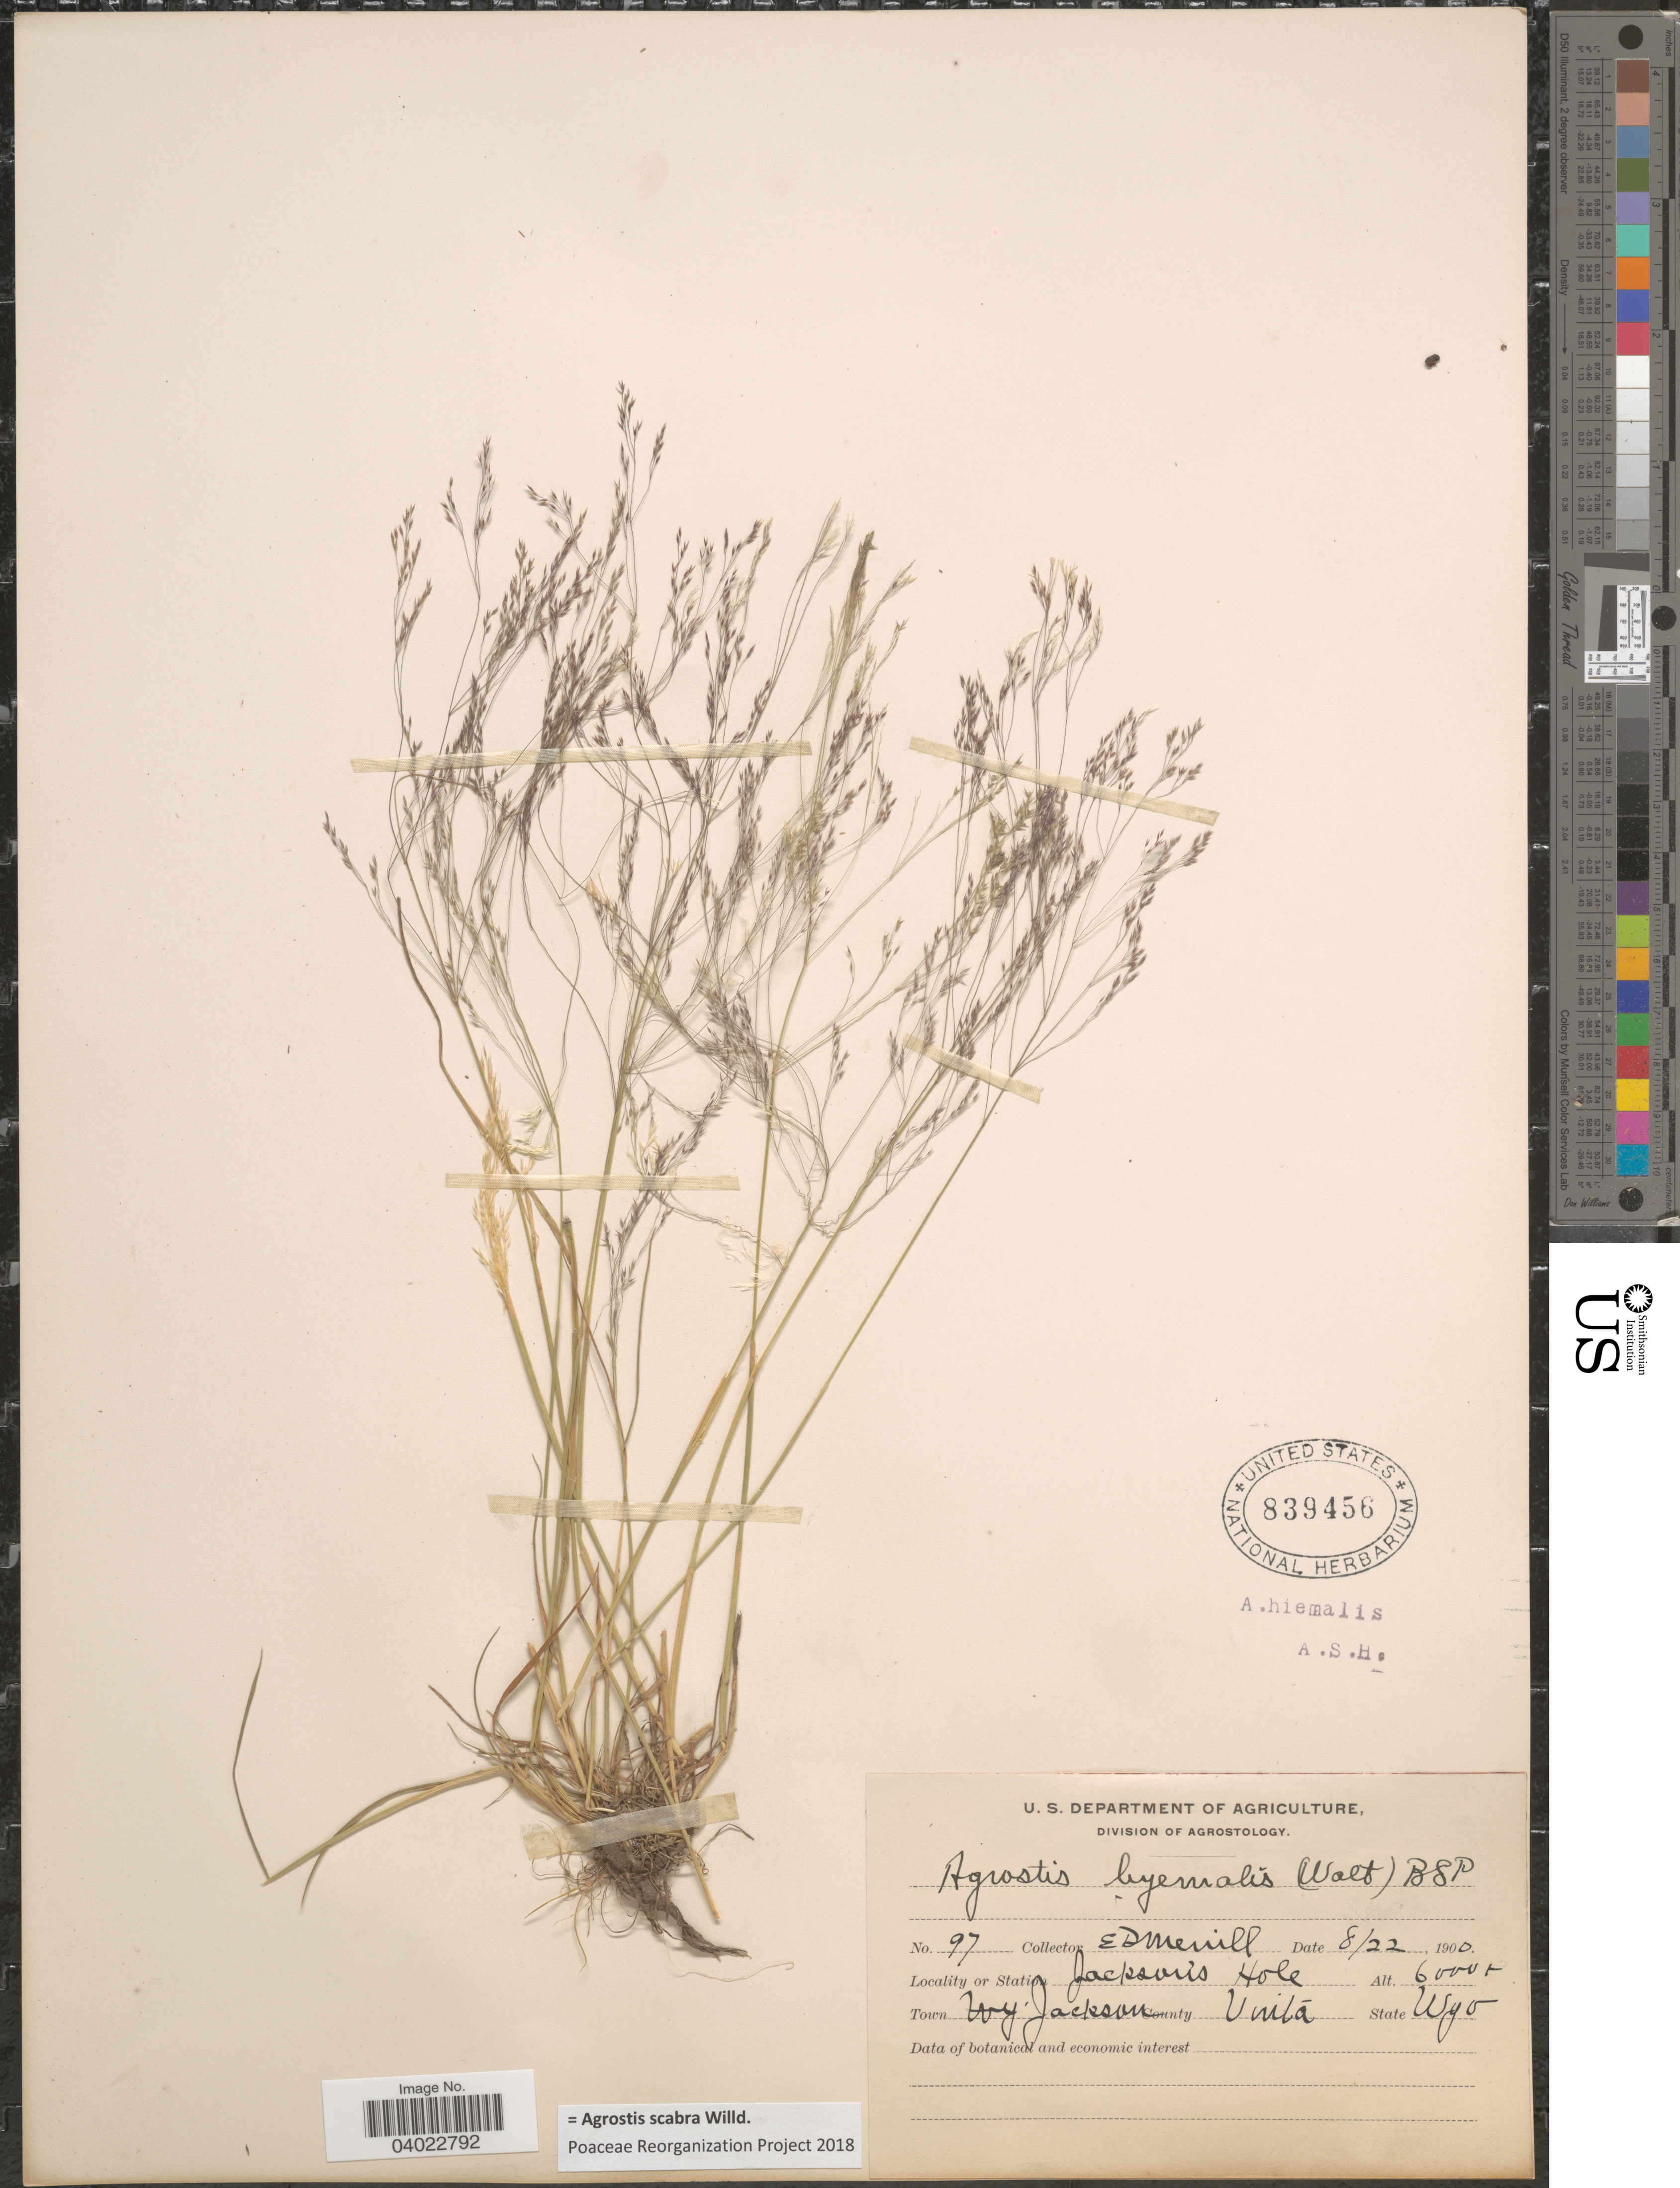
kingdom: Plantae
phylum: Tracheophyta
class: Liliopsida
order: Poales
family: Poaceae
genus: Agrostis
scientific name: Agrostis scabra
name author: Willd.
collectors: E. D. Merrill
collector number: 97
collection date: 1900-08-22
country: United States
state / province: Wyoming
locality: Station Jackson's Hole. Town Jackson. County Uinta.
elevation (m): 1829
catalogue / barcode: US 839456